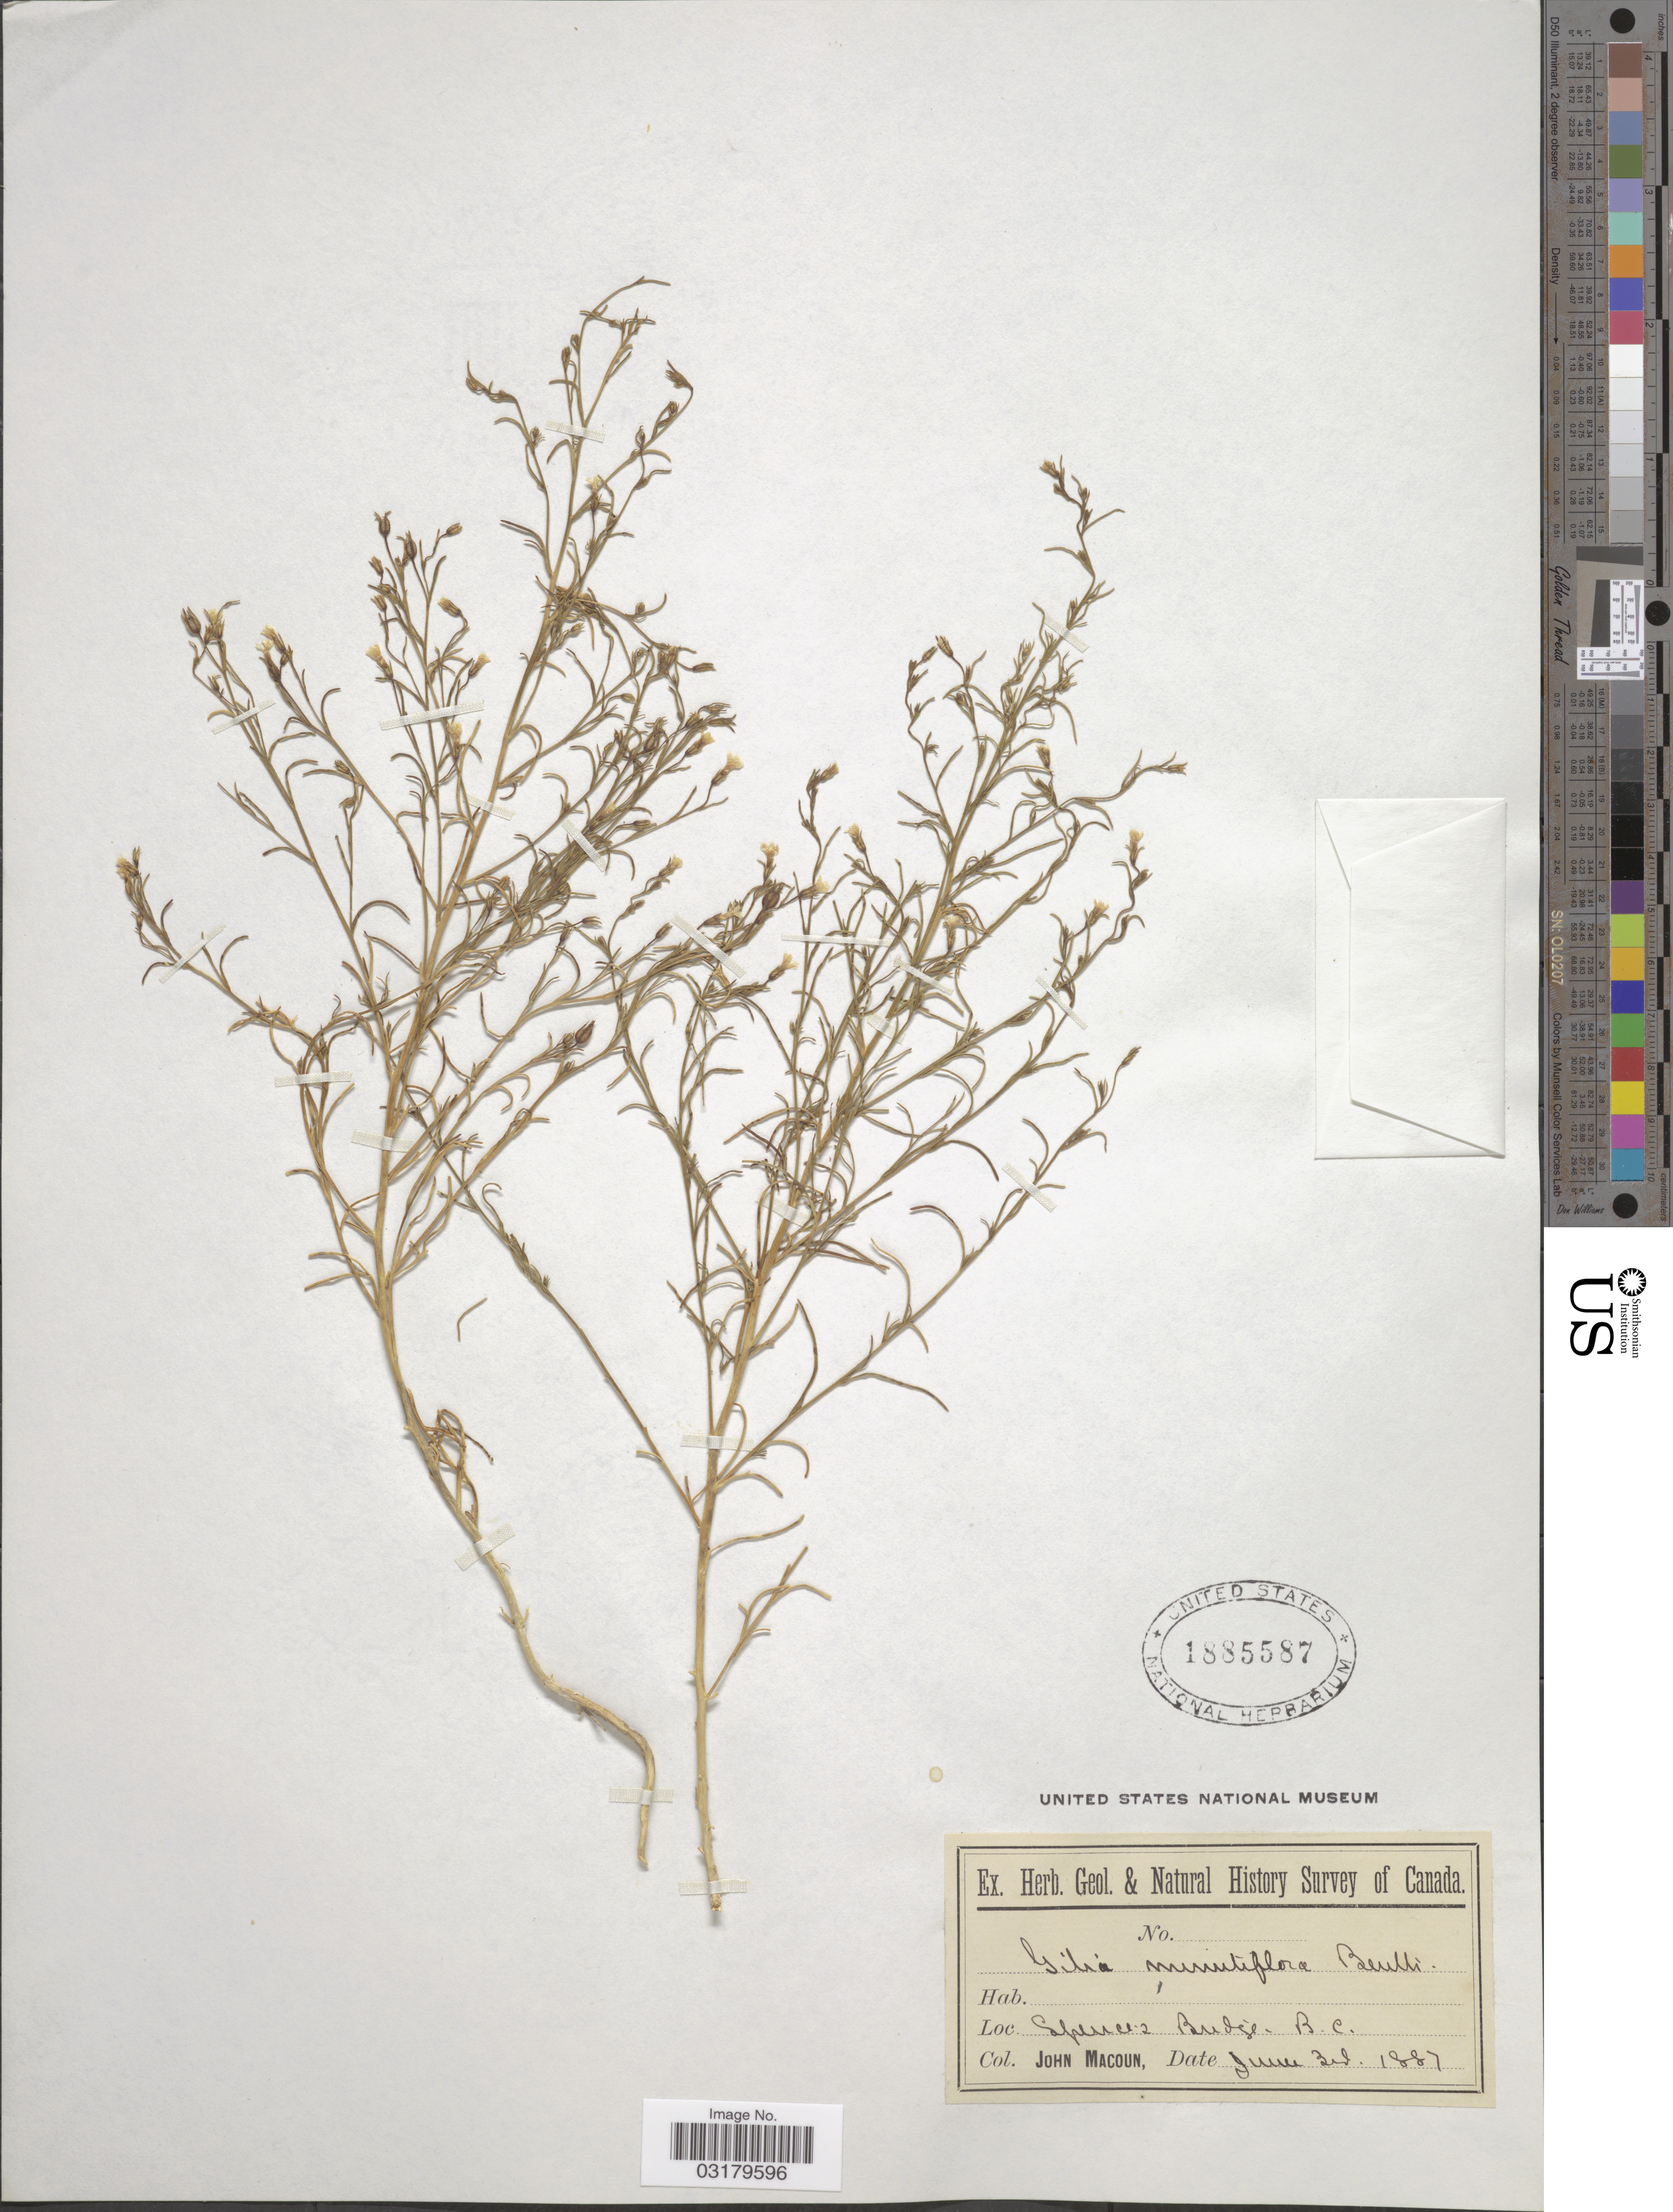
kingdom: Plantae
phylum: Tracheophyta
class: Magnoliopsida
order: Ericales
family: Polemoniaceae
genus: Microgilia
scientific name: Microgilia minutiflora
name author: (J.M. Porter & L.A. Johnson) Benth.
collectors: J. Macoun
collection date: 1887-06-03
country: Canada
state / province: British Columbia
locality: Spence's Bridge.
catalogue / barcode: US 1885587